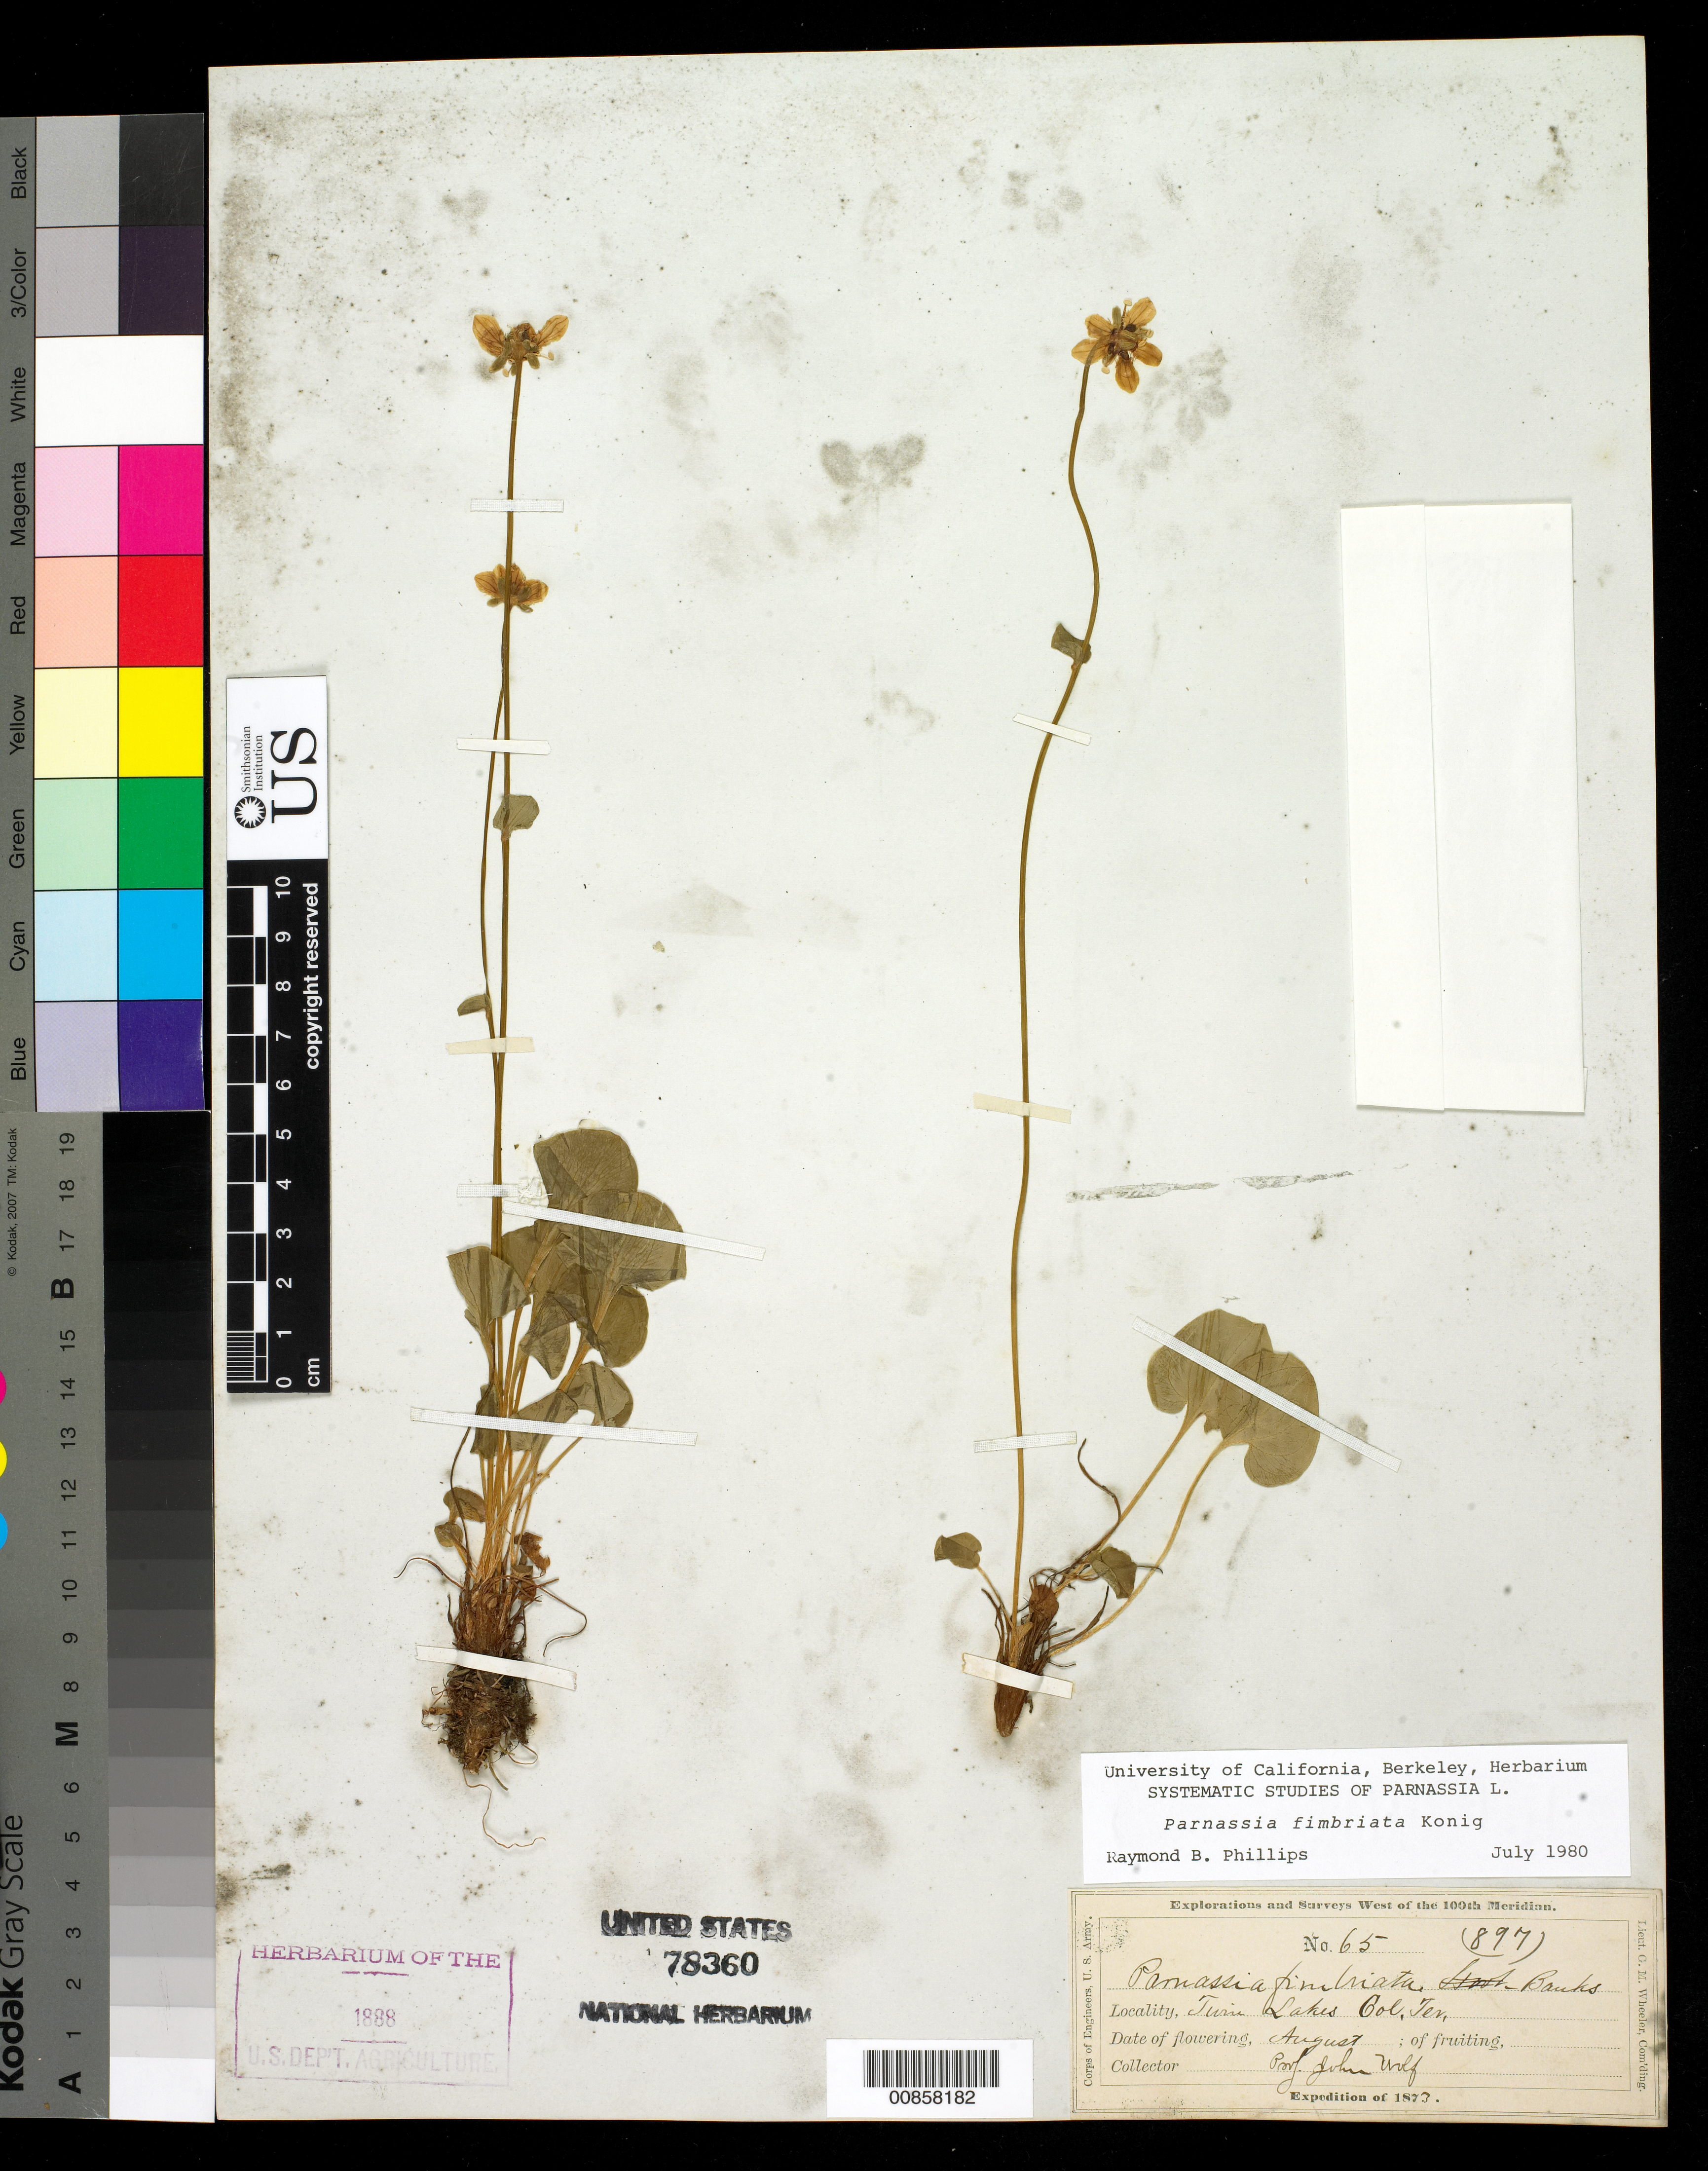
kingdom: Plantae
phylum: Tracheophyta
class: Magnoliopsida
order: Celastrales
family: Parnassiaceae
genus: Parnassia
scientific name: Parnassia fimbriata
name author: K.D. Koenig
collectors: J. Wolf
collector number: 65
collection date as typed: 1873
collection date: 1873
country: United States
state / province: Colorado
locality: Twin Lakes, Col Ter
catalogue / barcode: US 78360